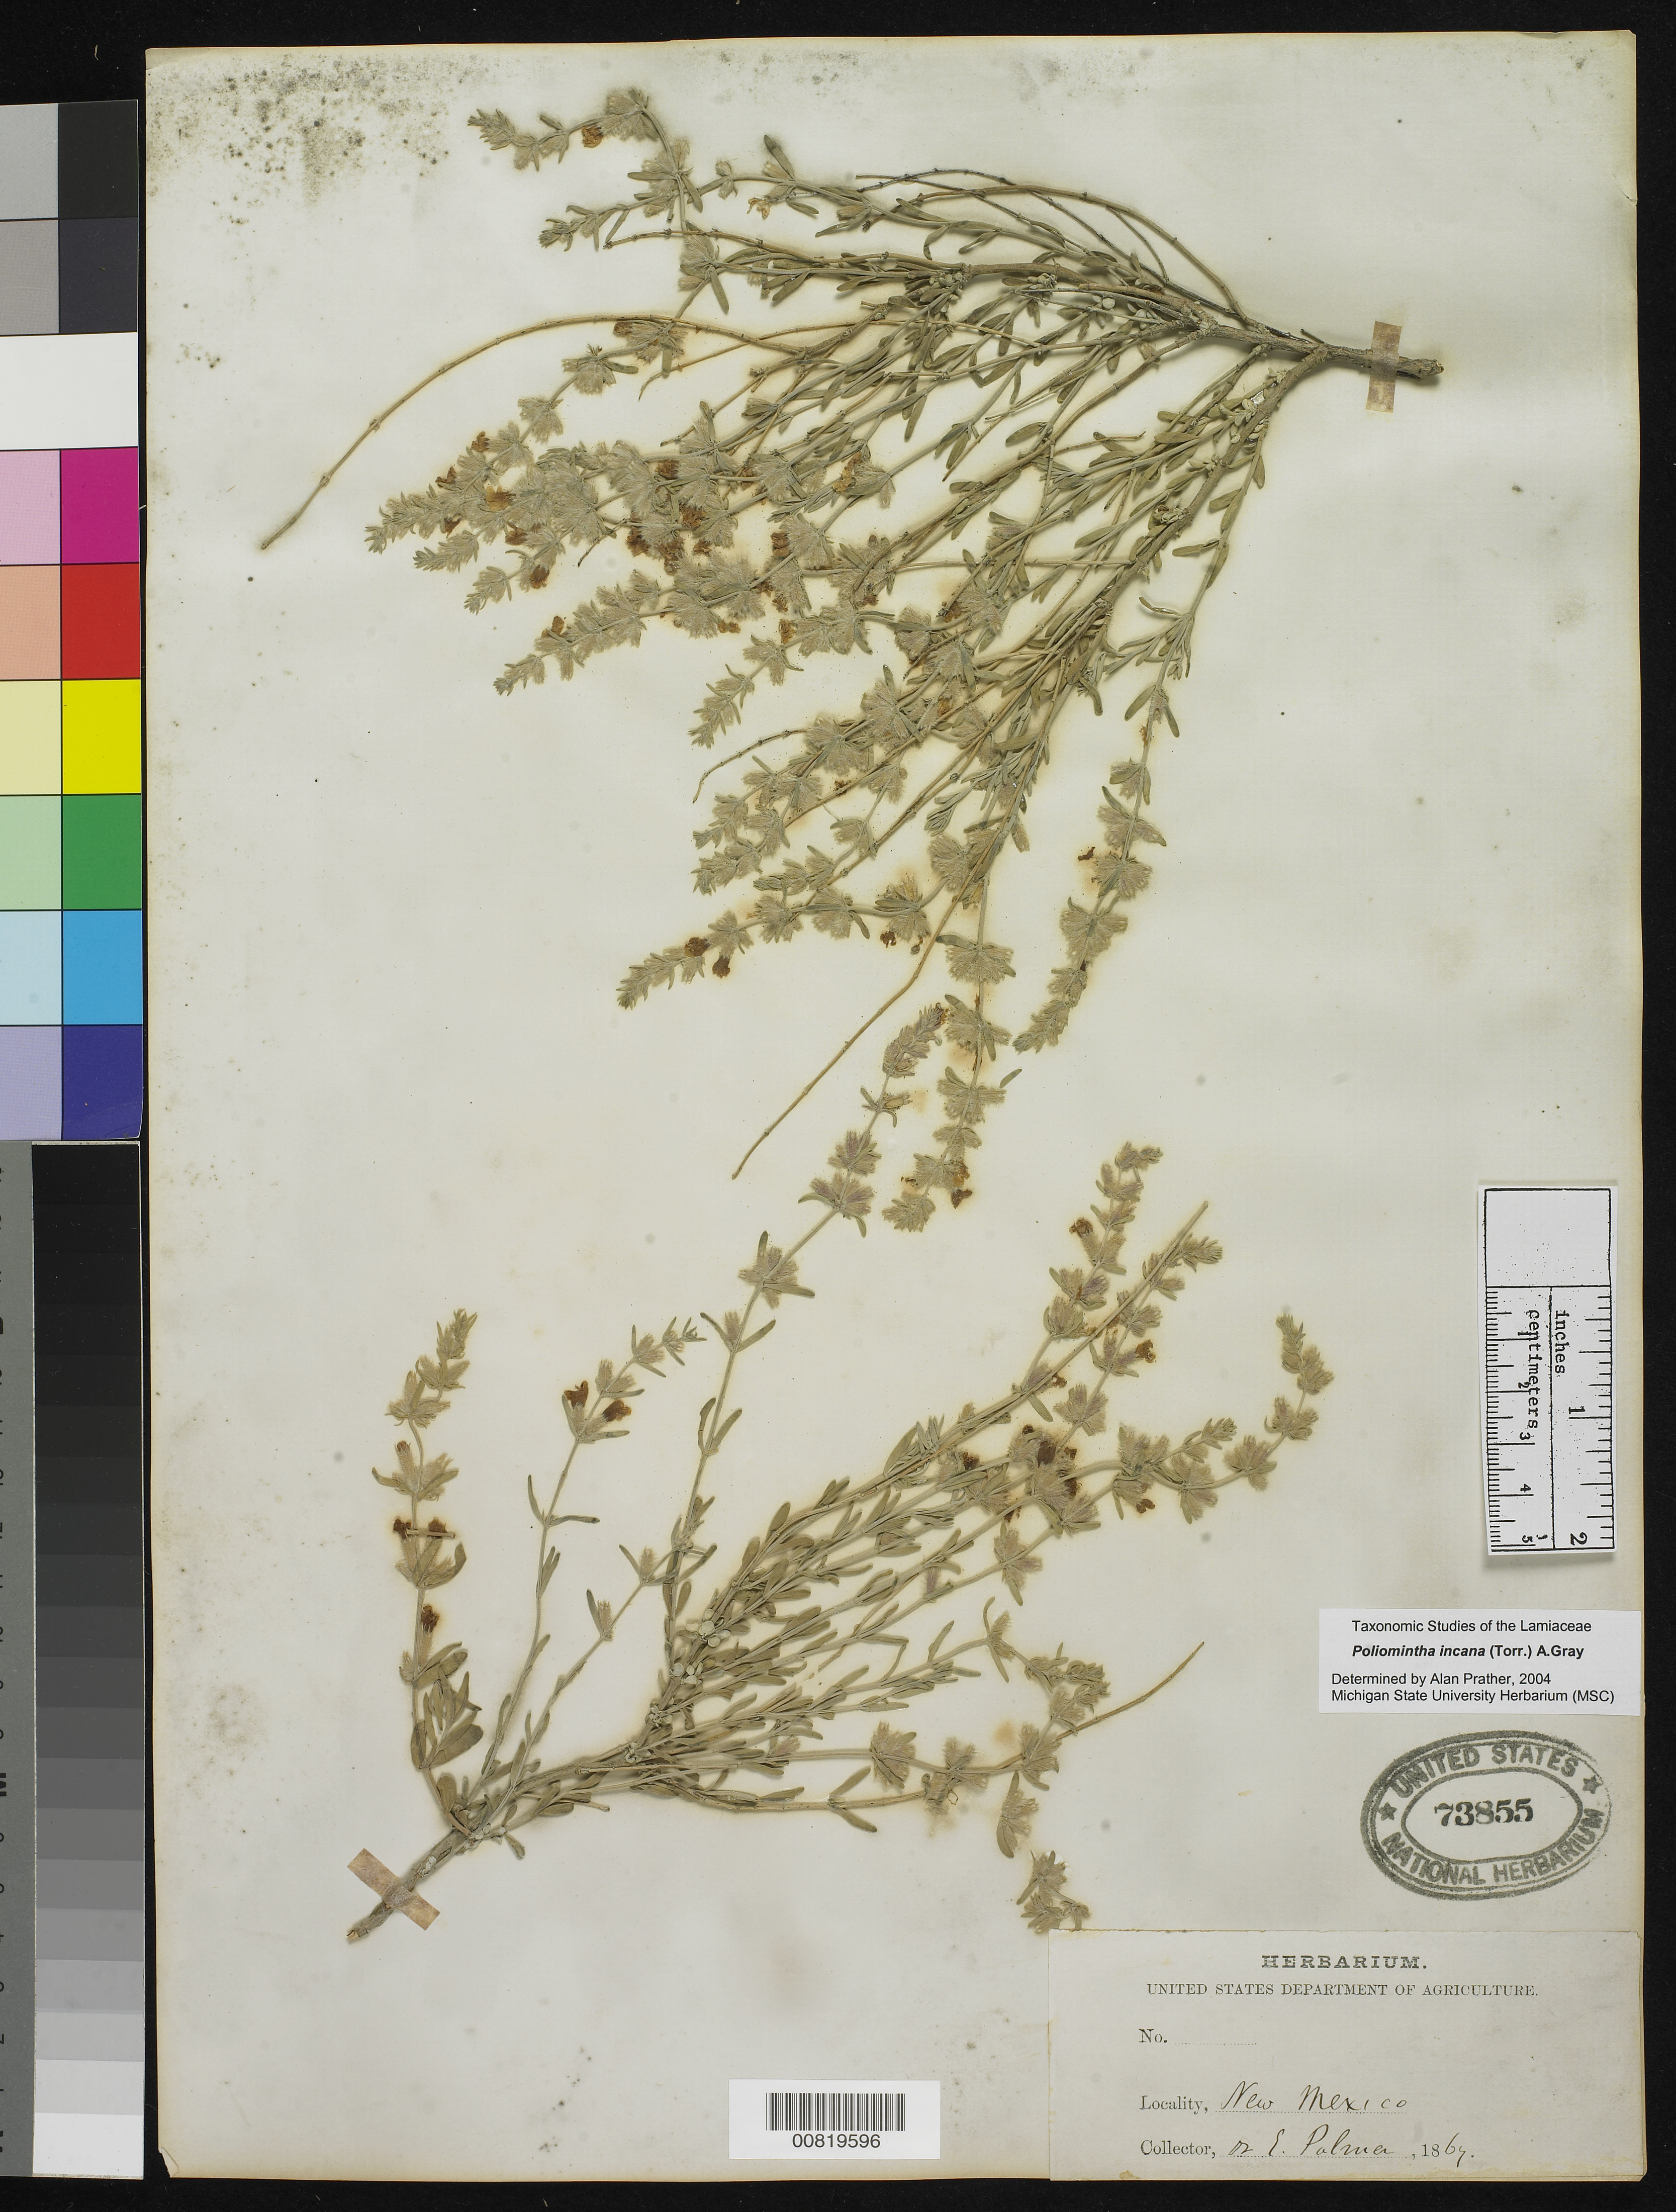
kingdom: Plantae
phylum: Tracheophyta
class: Magnoliopsida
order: Lamiales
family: Lamiaceae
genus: Poliomintha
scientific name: Poliomintha incana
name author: (Torr.) A. Gray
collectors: E. Palmer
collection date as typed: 1869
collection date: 1869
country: United States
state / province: New Mexico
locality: New Mexico.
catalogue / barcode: US 73855